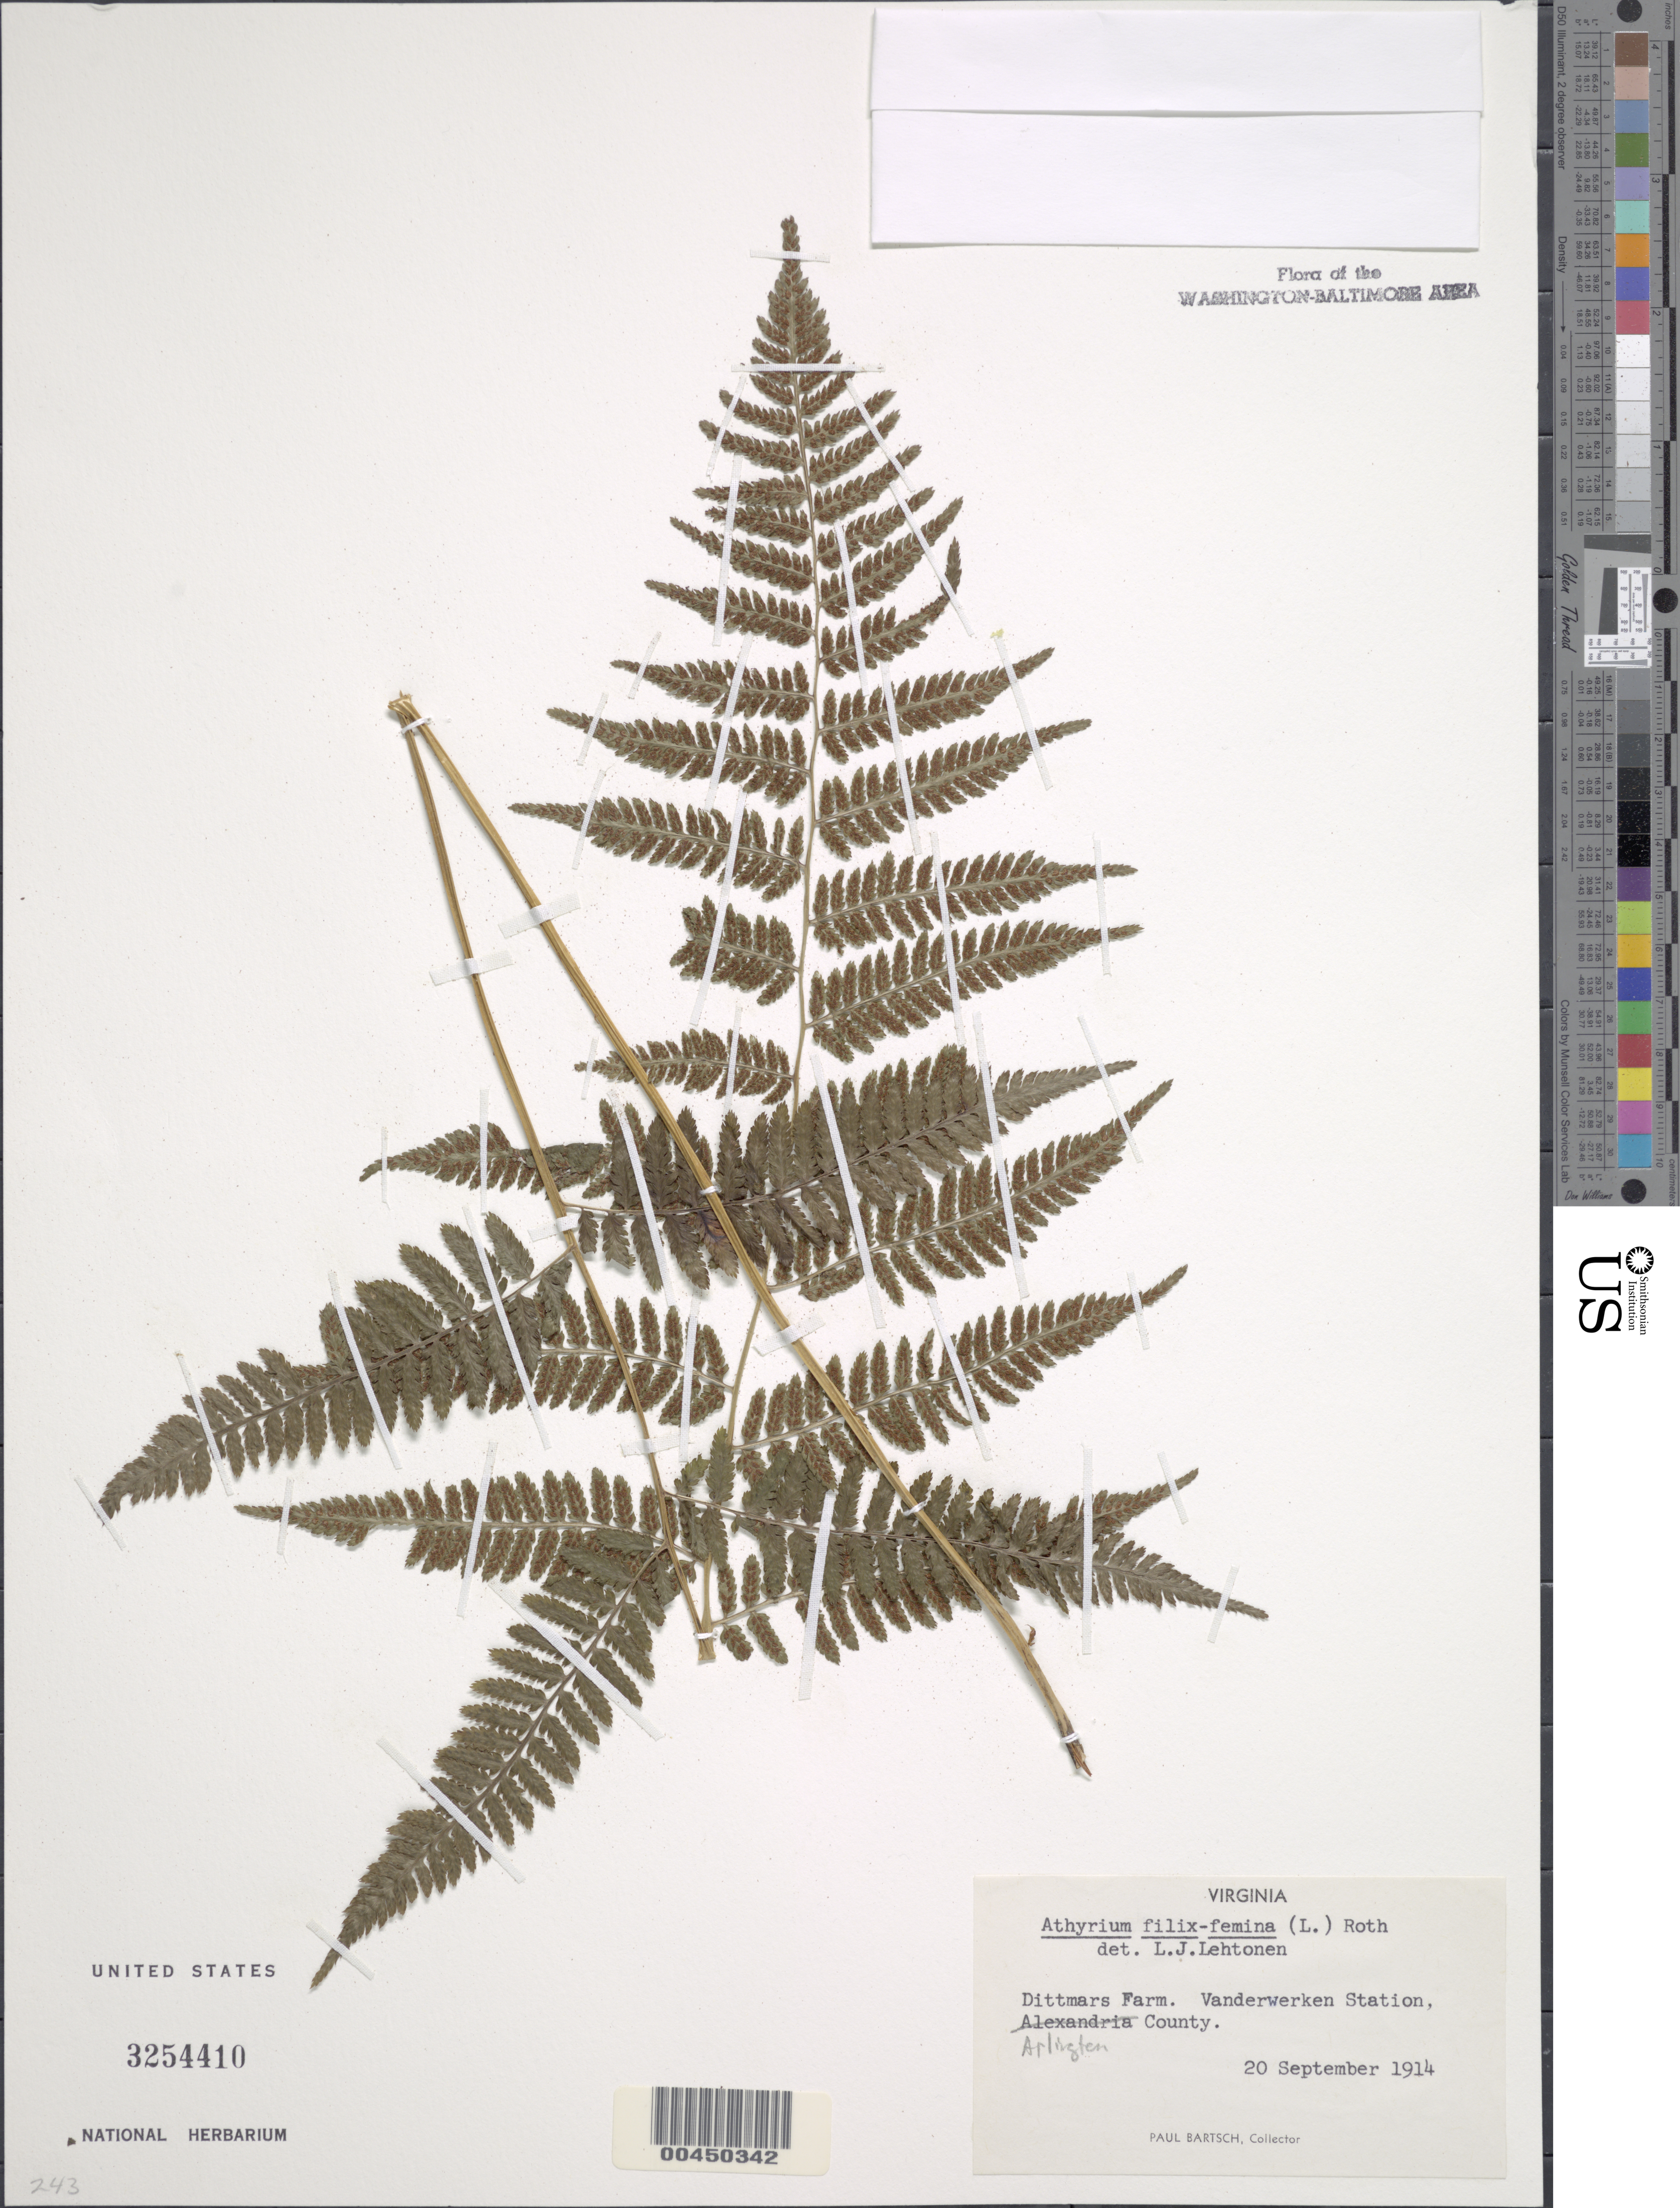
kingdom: Plantae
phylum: Tracheophyta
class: Polypodiopsida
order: Polypodiales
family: Athyriaceae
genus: Athyrium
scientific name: Athyrium filix-femina var. asplenioides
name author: (Michx.) Farw.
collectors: P. Bartsch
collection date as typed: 20 Sep 1914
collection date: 1914-09-20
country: United States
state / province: Virginia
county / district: Arlington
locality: Dittmar's Farm, Vanderwerken Station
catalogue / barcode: US 3254410